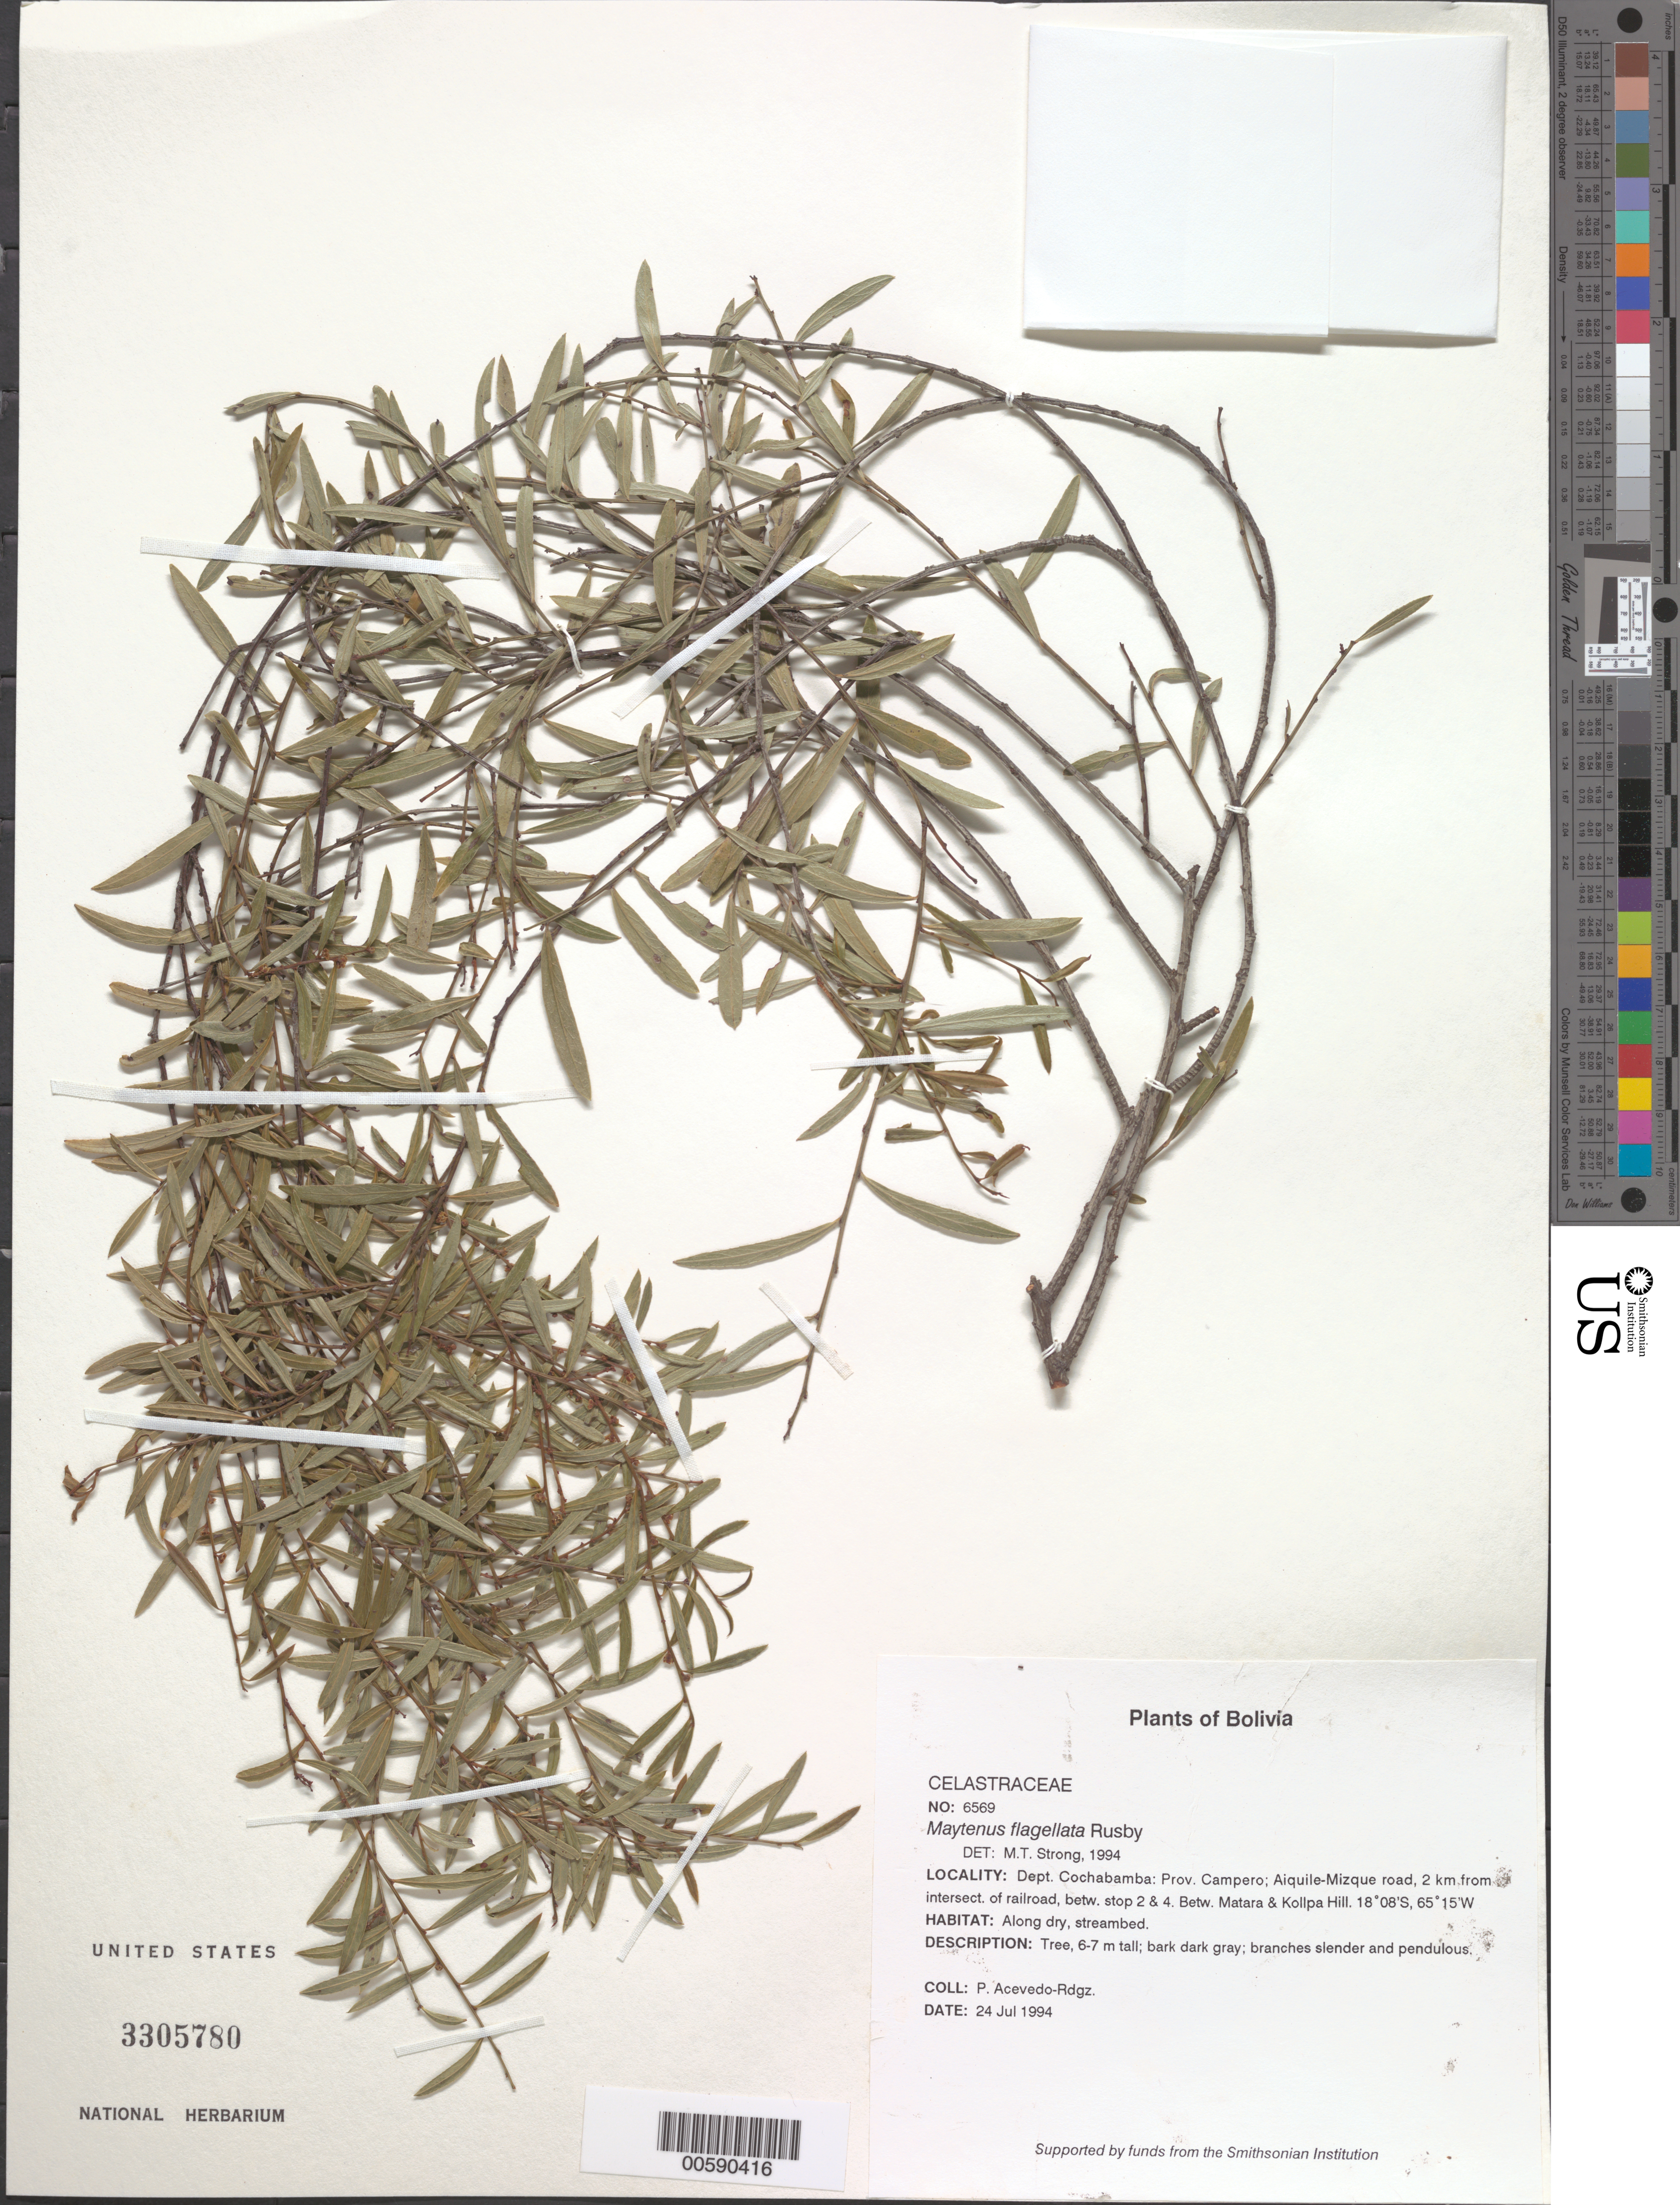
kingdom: Plantae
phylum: Tracheophyta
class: Magnoliopsida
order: Celastrales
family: Celastraceae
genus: Maytenus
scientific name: Maytenus flagellata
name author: Rusby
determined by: Strong, M. T.; Dillon, M. O.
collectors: P. Acevedo-Rodr.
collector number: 6569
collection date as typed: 24 Jul 1994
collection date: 1994-07-24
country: Bolivia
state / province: Cochabamba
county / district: Campero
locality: Cochabamba; Prov. Campero; Aiquile to Mizque road, 2 km from intersect. of railroad (betw. stops 2 & 4). Betw. Matara & Kollpa hi1ls.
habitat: Along dry, streambed.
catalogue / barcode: US 3305780